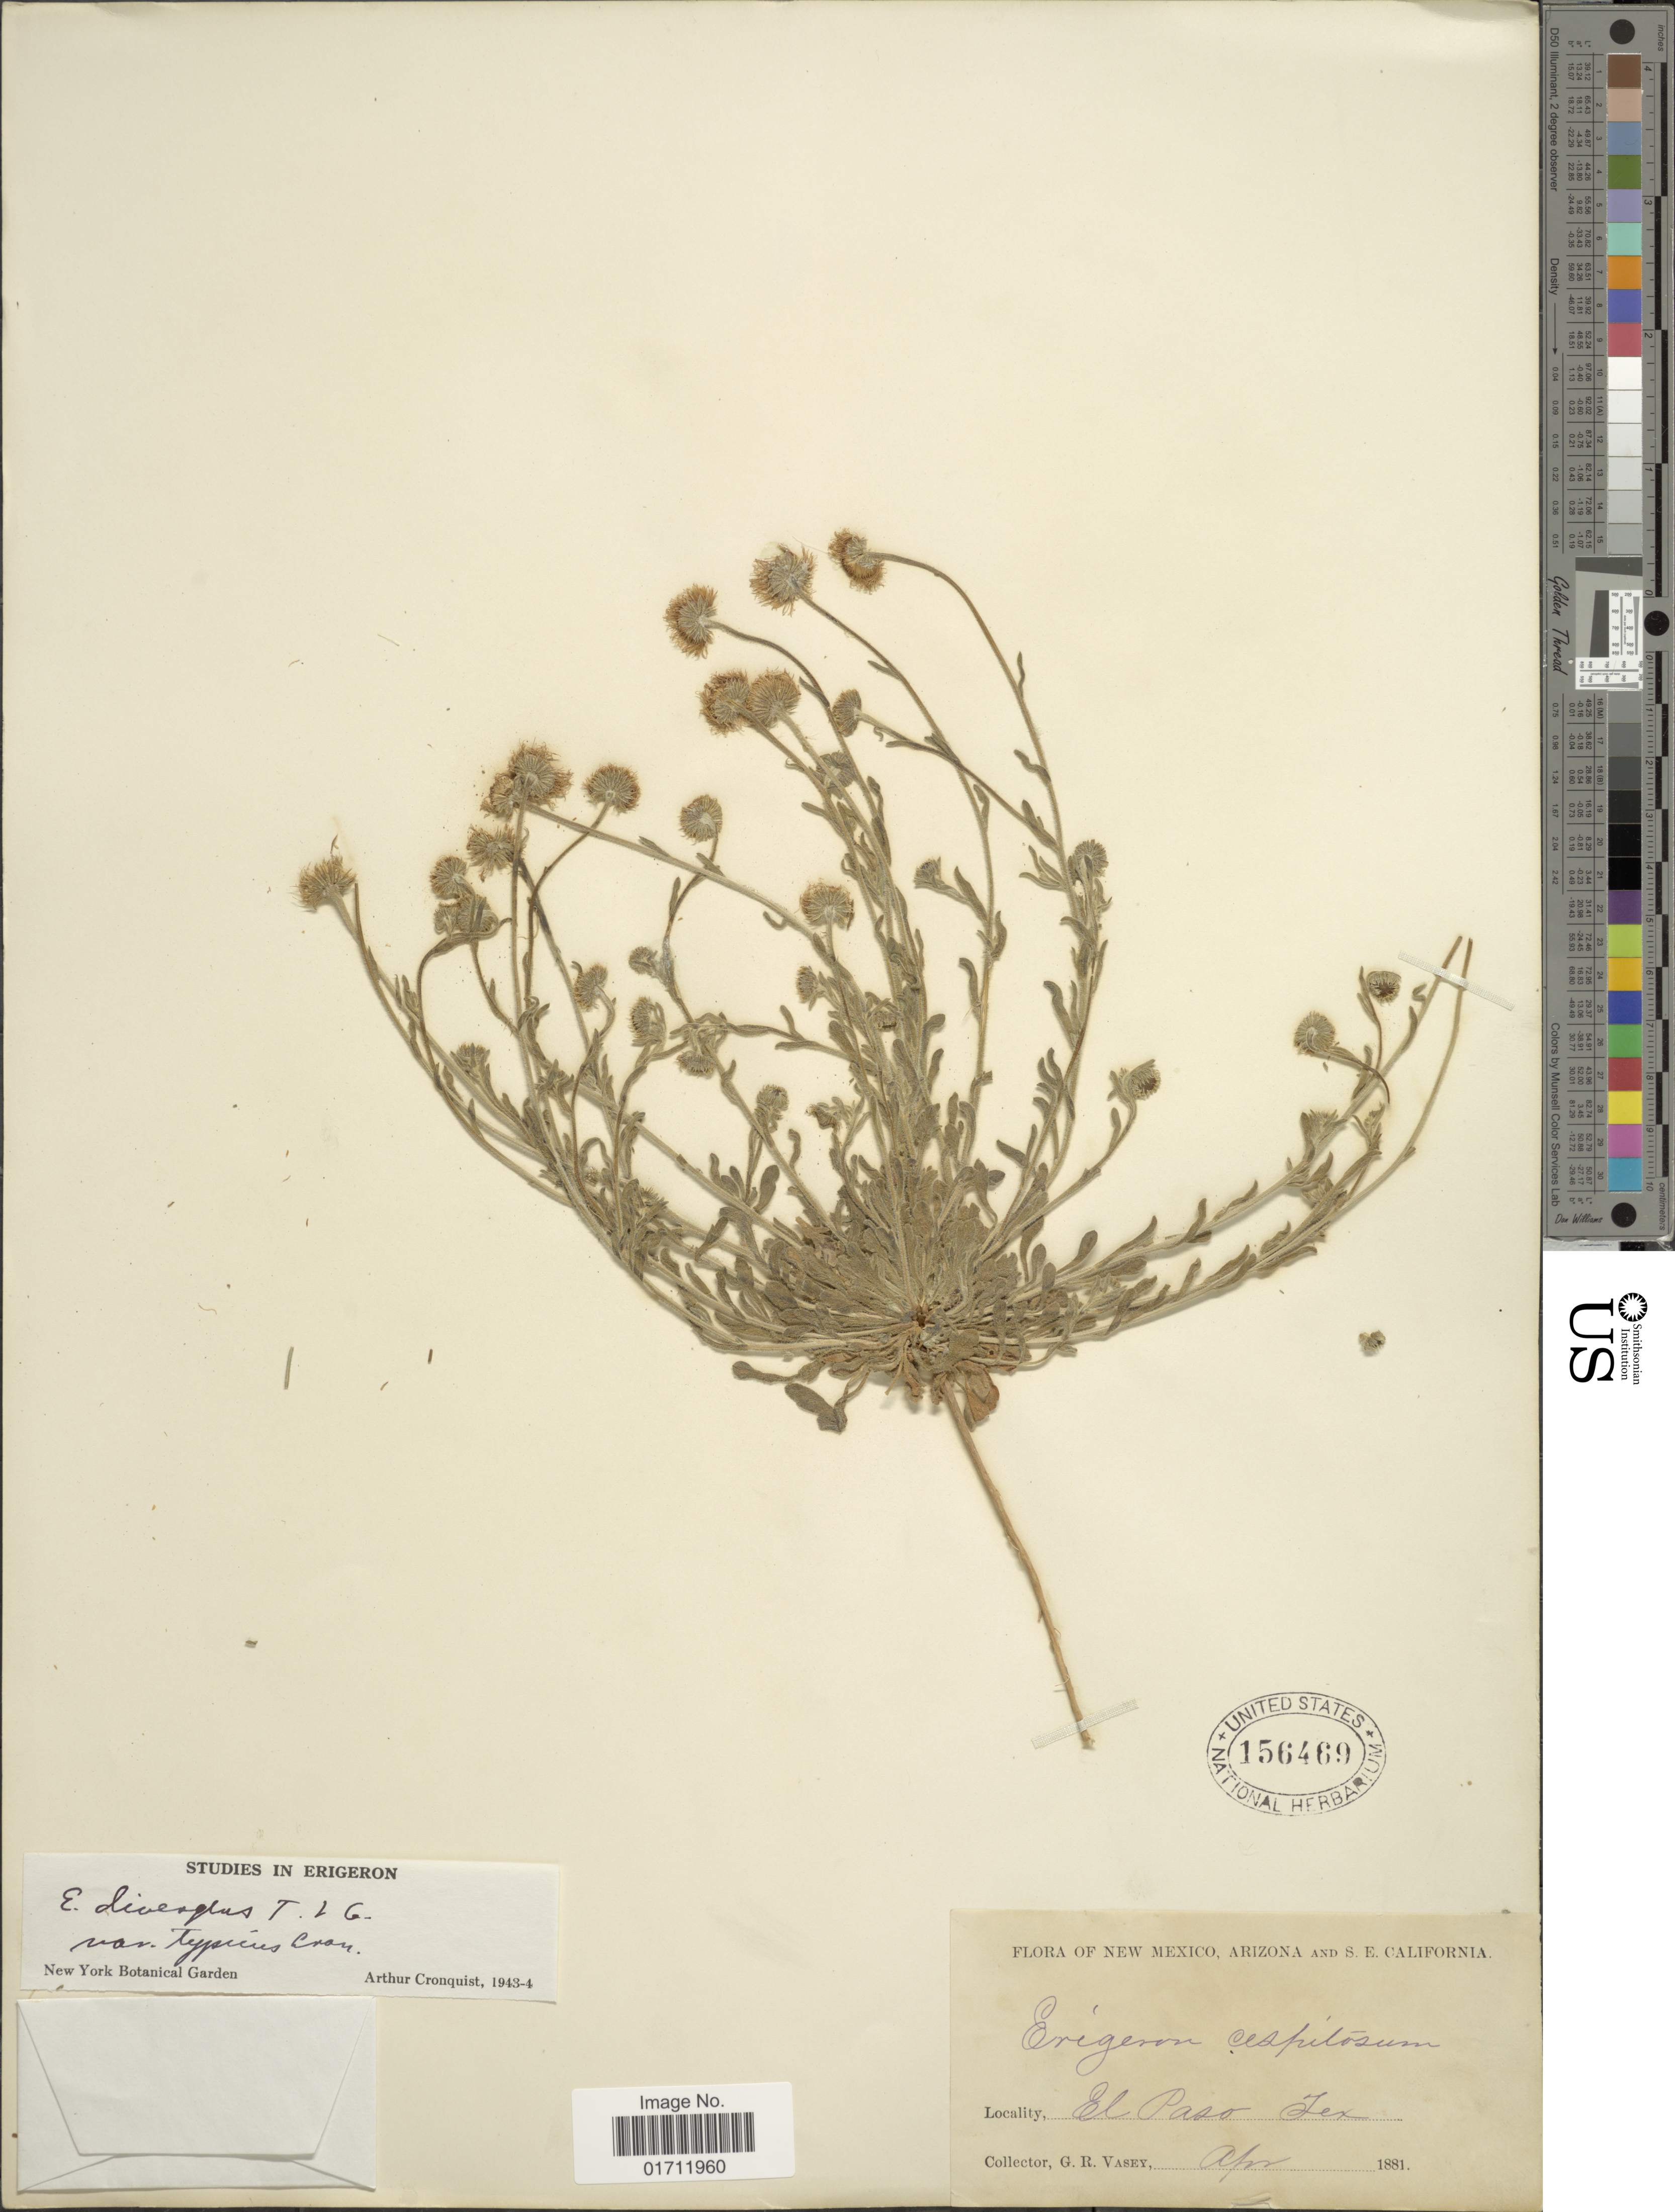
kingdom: Plantae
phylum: Tracheophyta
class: Magnoliopsida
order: Asterales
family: Asteraceae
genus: Erigeron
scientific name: Erigeron divergens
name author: Torr. & A. Gray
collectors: G. R. Vasey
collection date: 1881-04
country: United States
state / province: Texas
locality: New Mexico, Arizona and S.E. California, El Paso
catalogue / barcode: US 156469